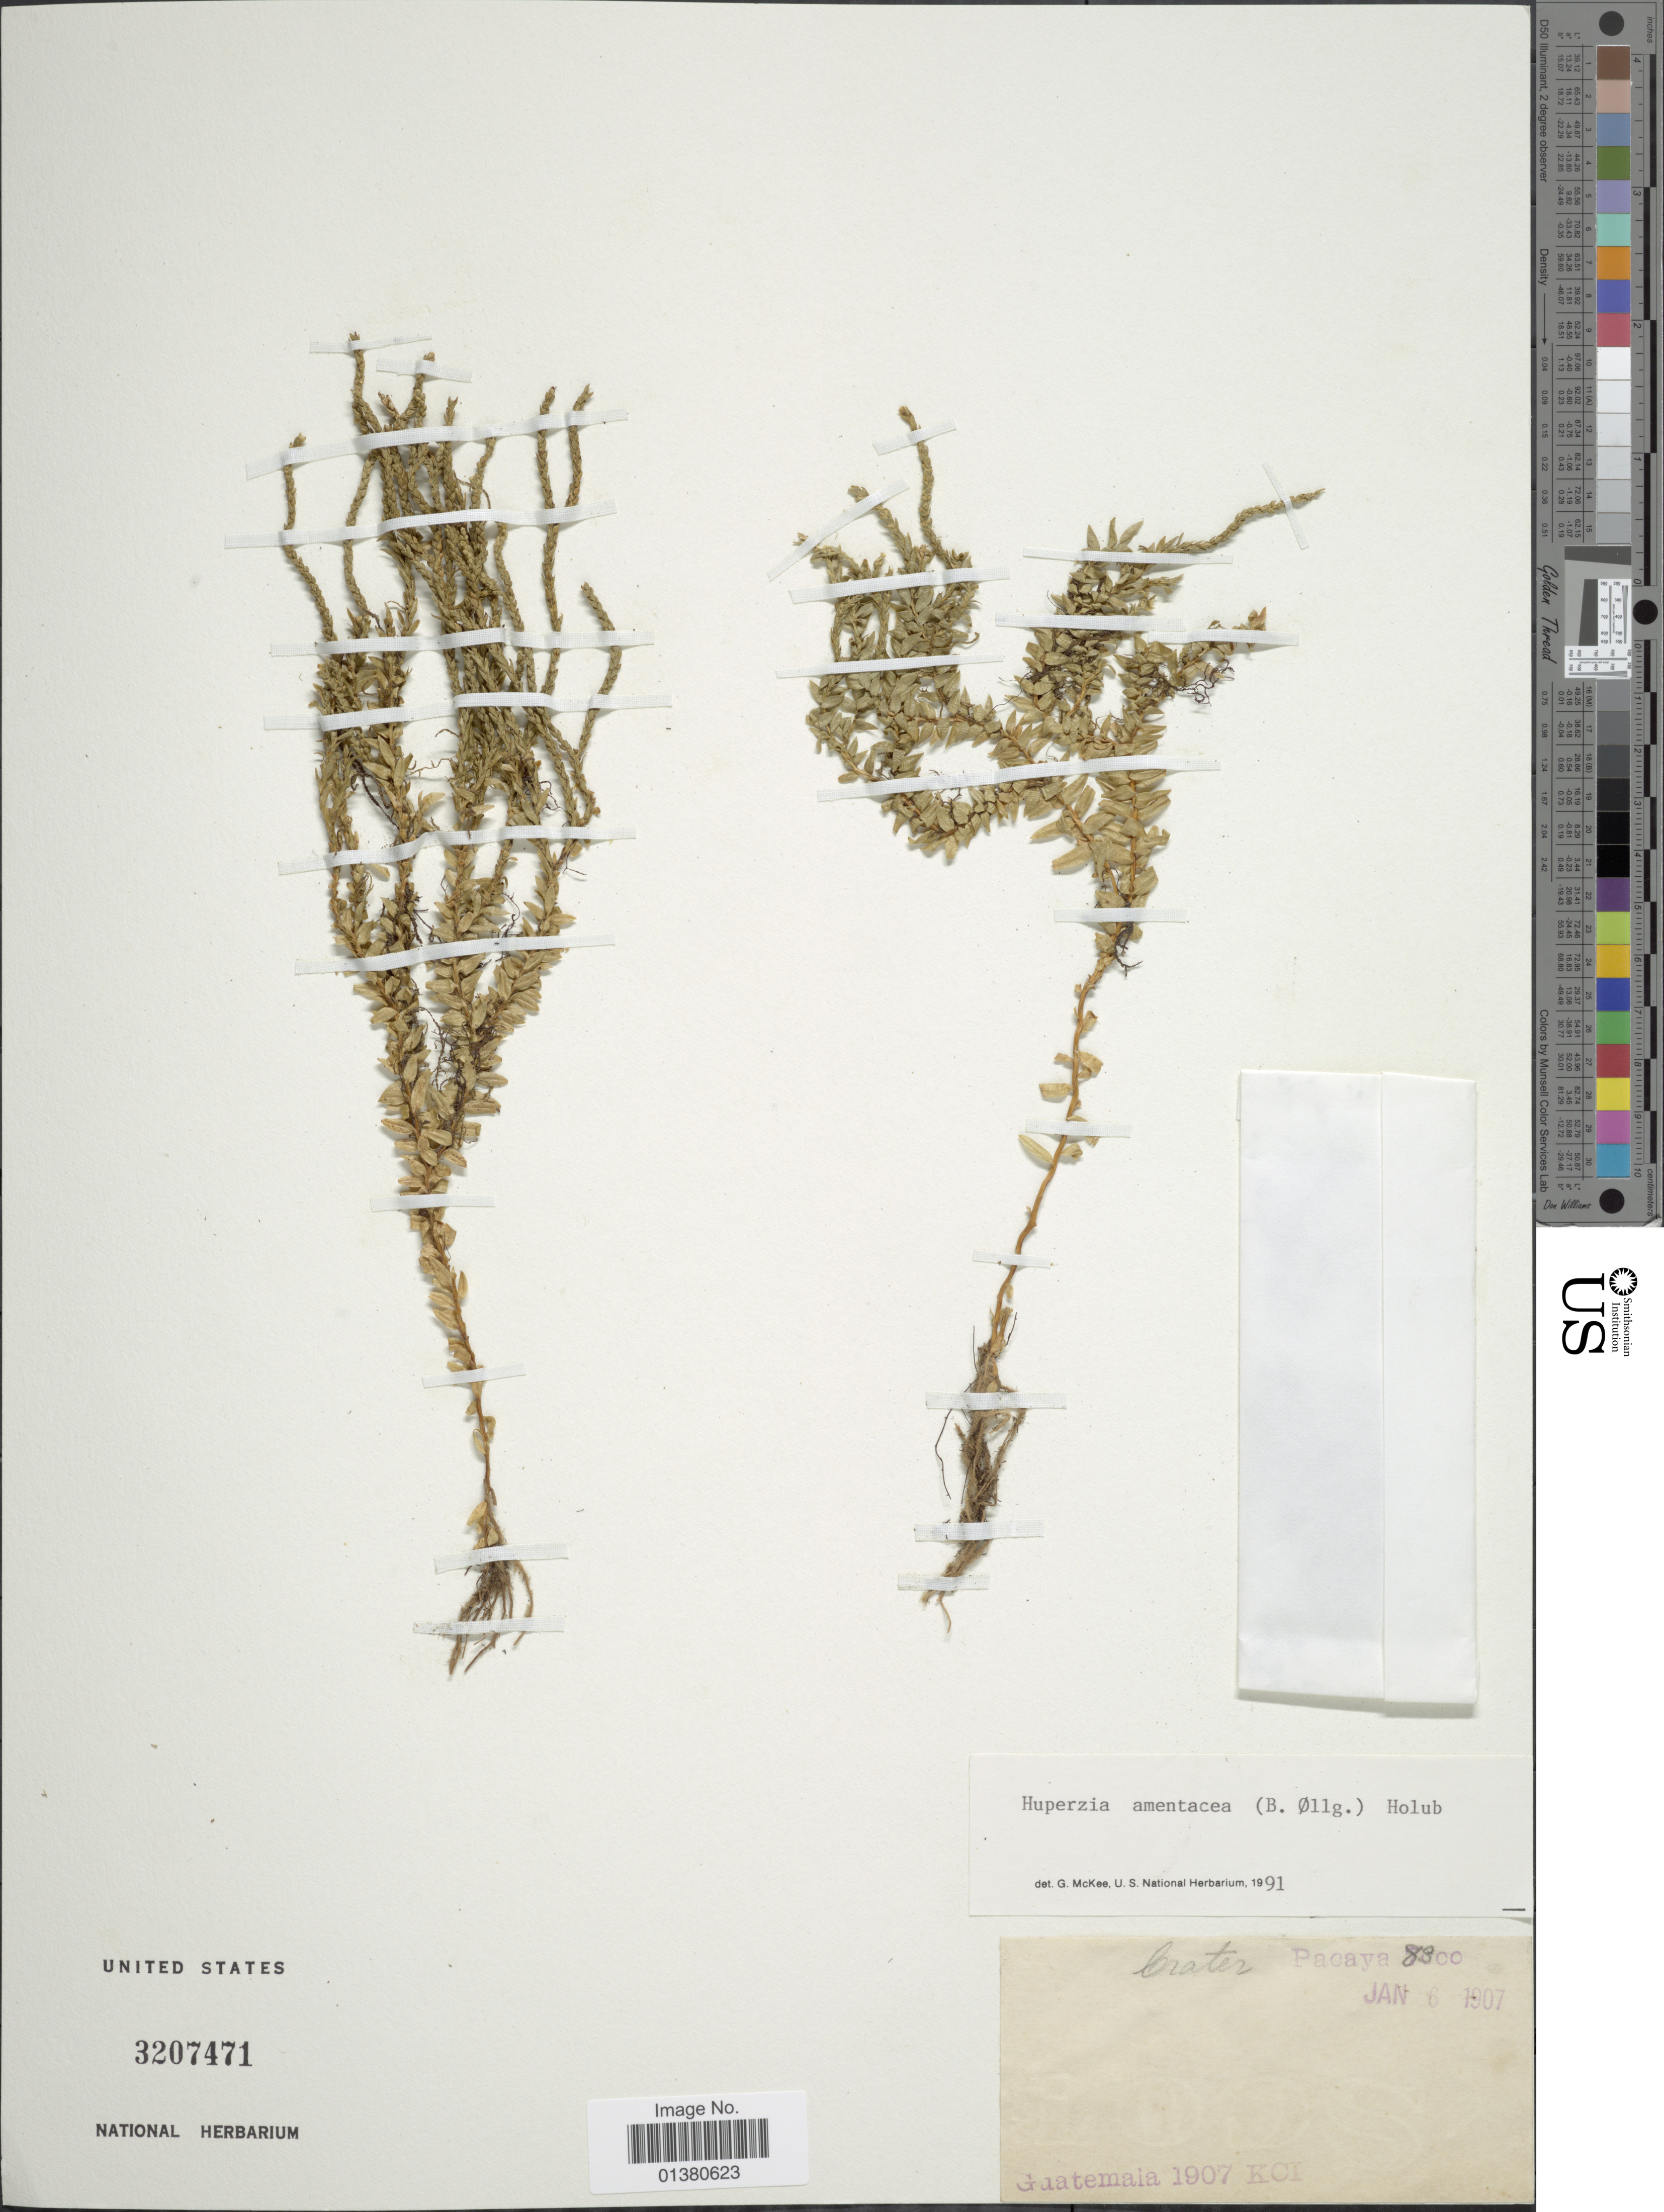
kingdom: Plantae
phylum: Tracheophyta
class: Lycopodiopsida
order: Lycopodiales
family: Lycopodiaceae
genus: Phlegmariurus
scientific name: Phlegmariurus amentaceus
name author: (B. Øllg.) B. Øllg.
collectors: Pacaya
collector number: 8300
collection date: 1907-01-06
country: Guatemala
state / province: Guatemala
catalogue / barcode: US 3207471